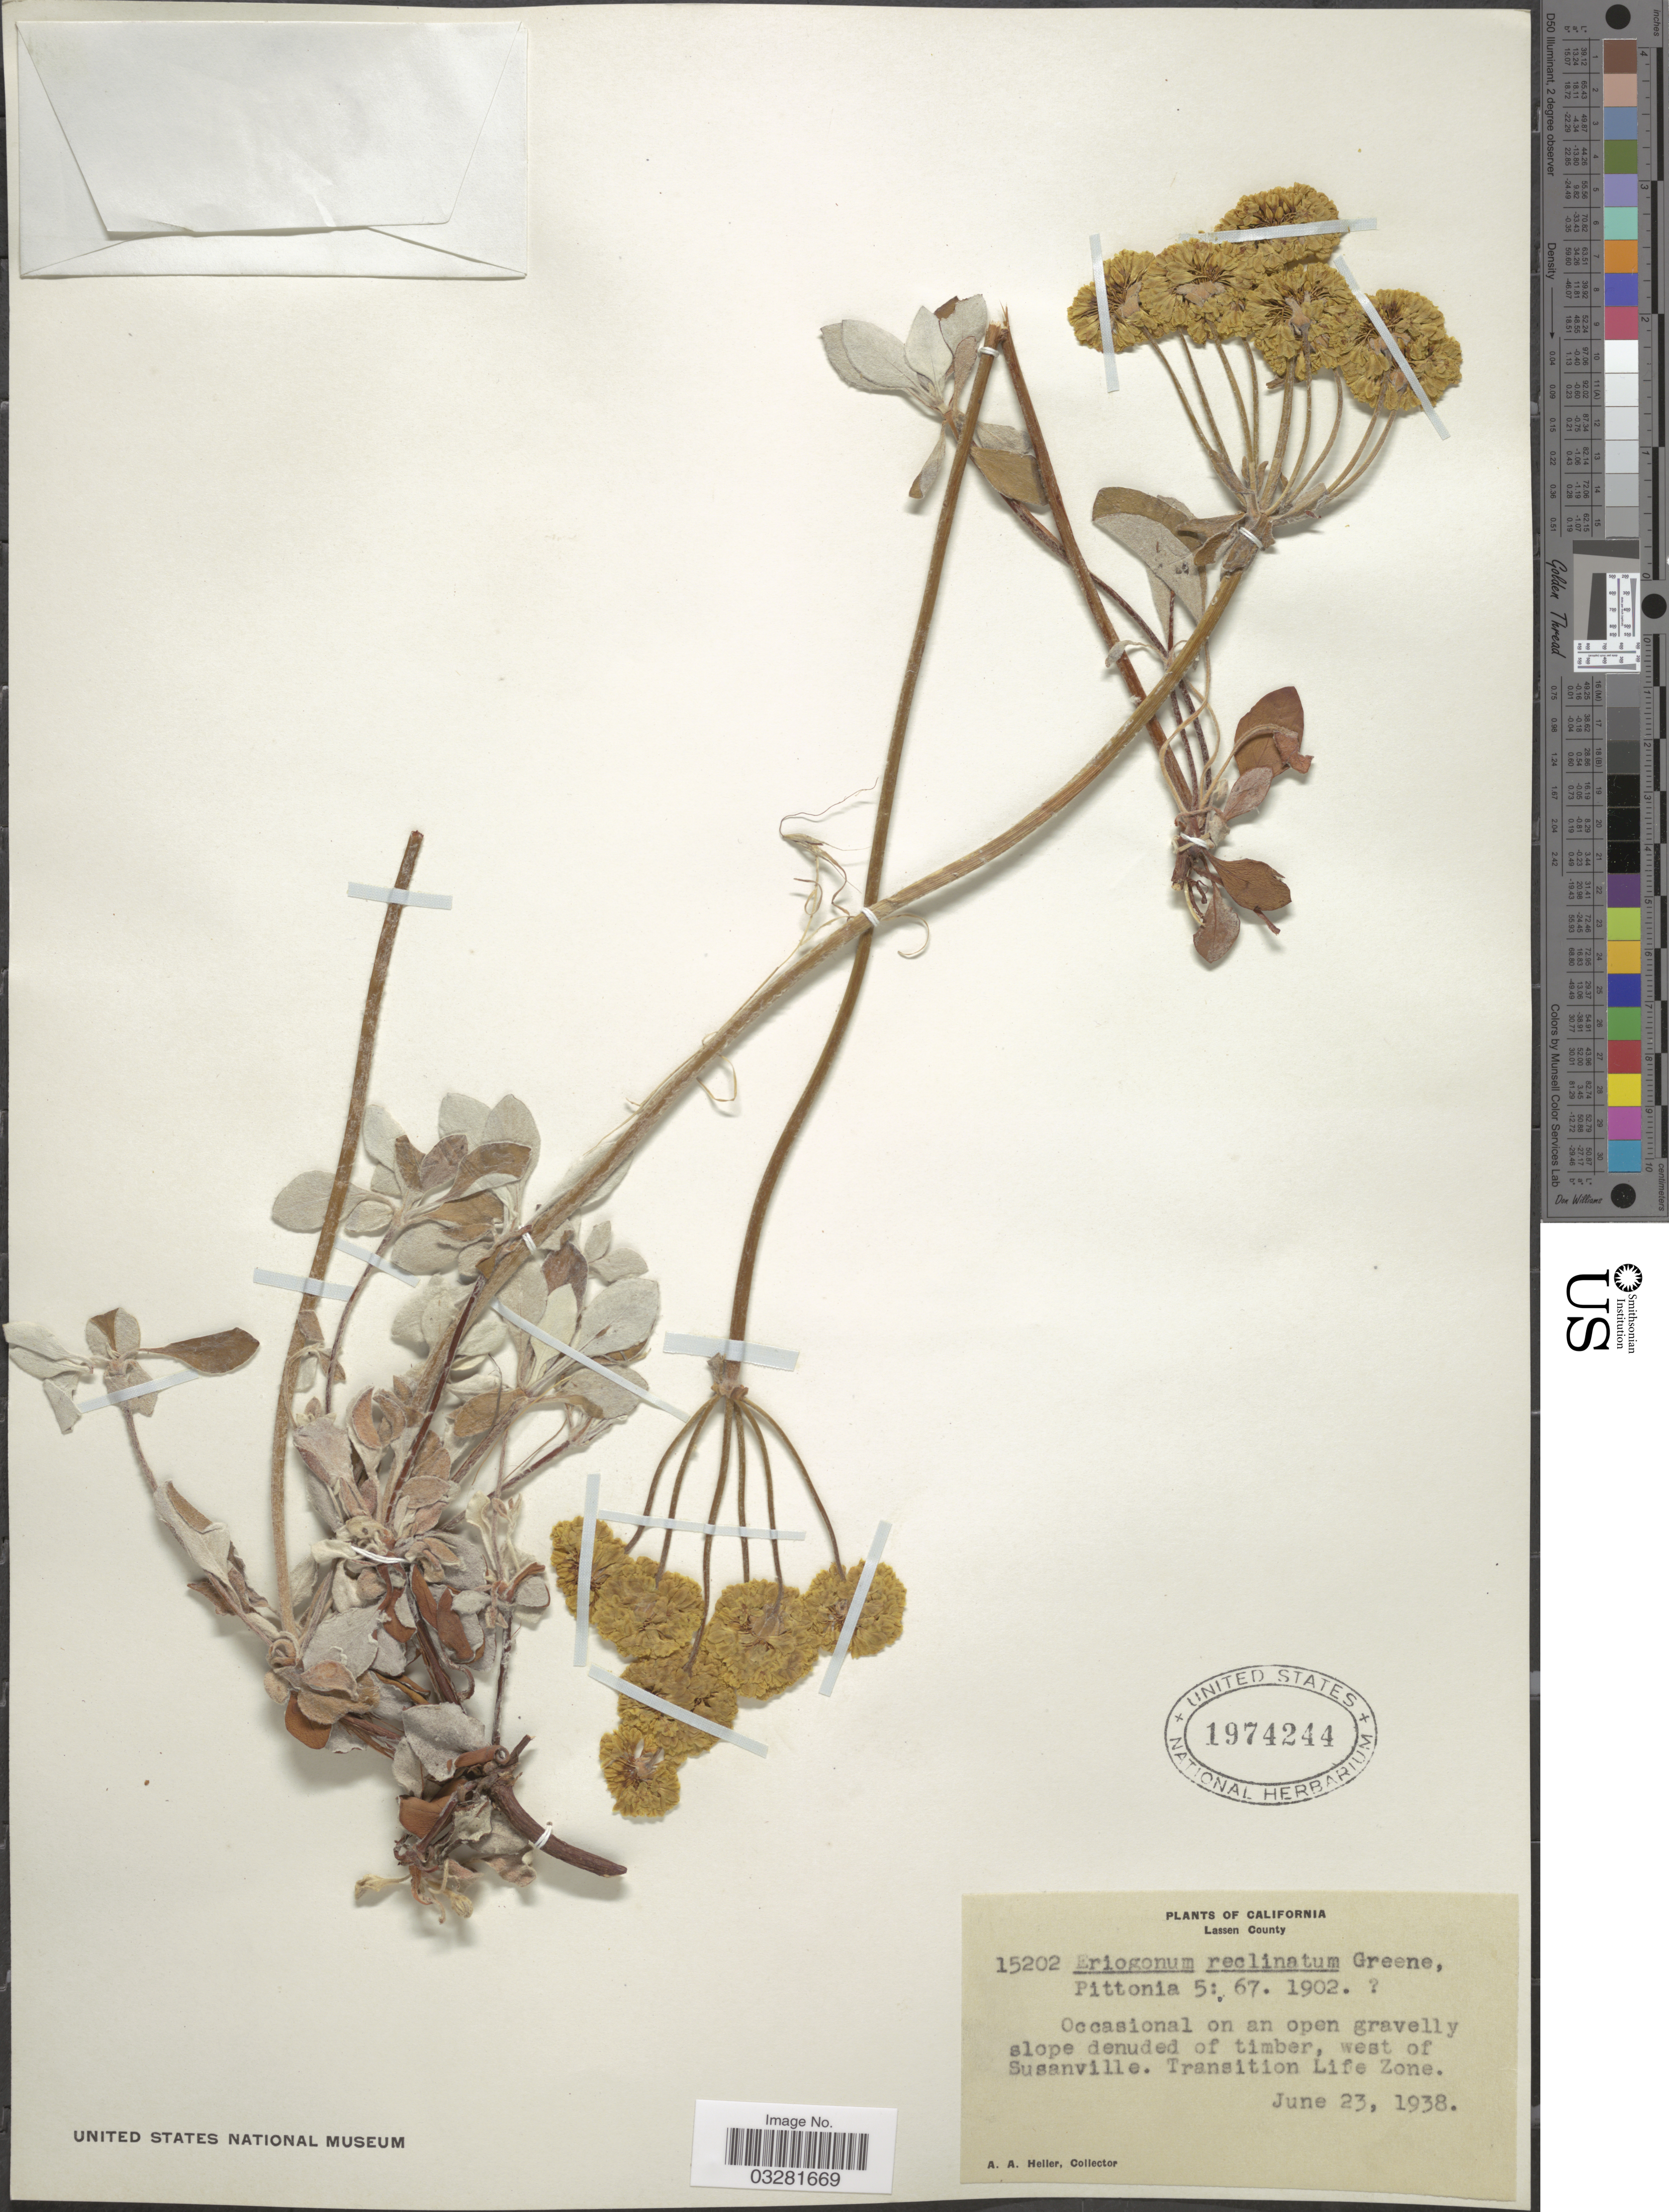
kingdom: Plantae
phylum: Tracheophyta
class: Magnoliopsida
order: Caryophyllales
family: Polygonaceae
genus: Eriogonum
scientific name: Eriogonum umbellatum var. polyanthum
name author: Torr.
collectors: A. A. Heller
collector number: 15202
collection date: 1938-06-23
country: United States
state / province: California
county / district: Lassen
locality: Lassen County. West of Susanville.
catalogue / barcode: US 1974244